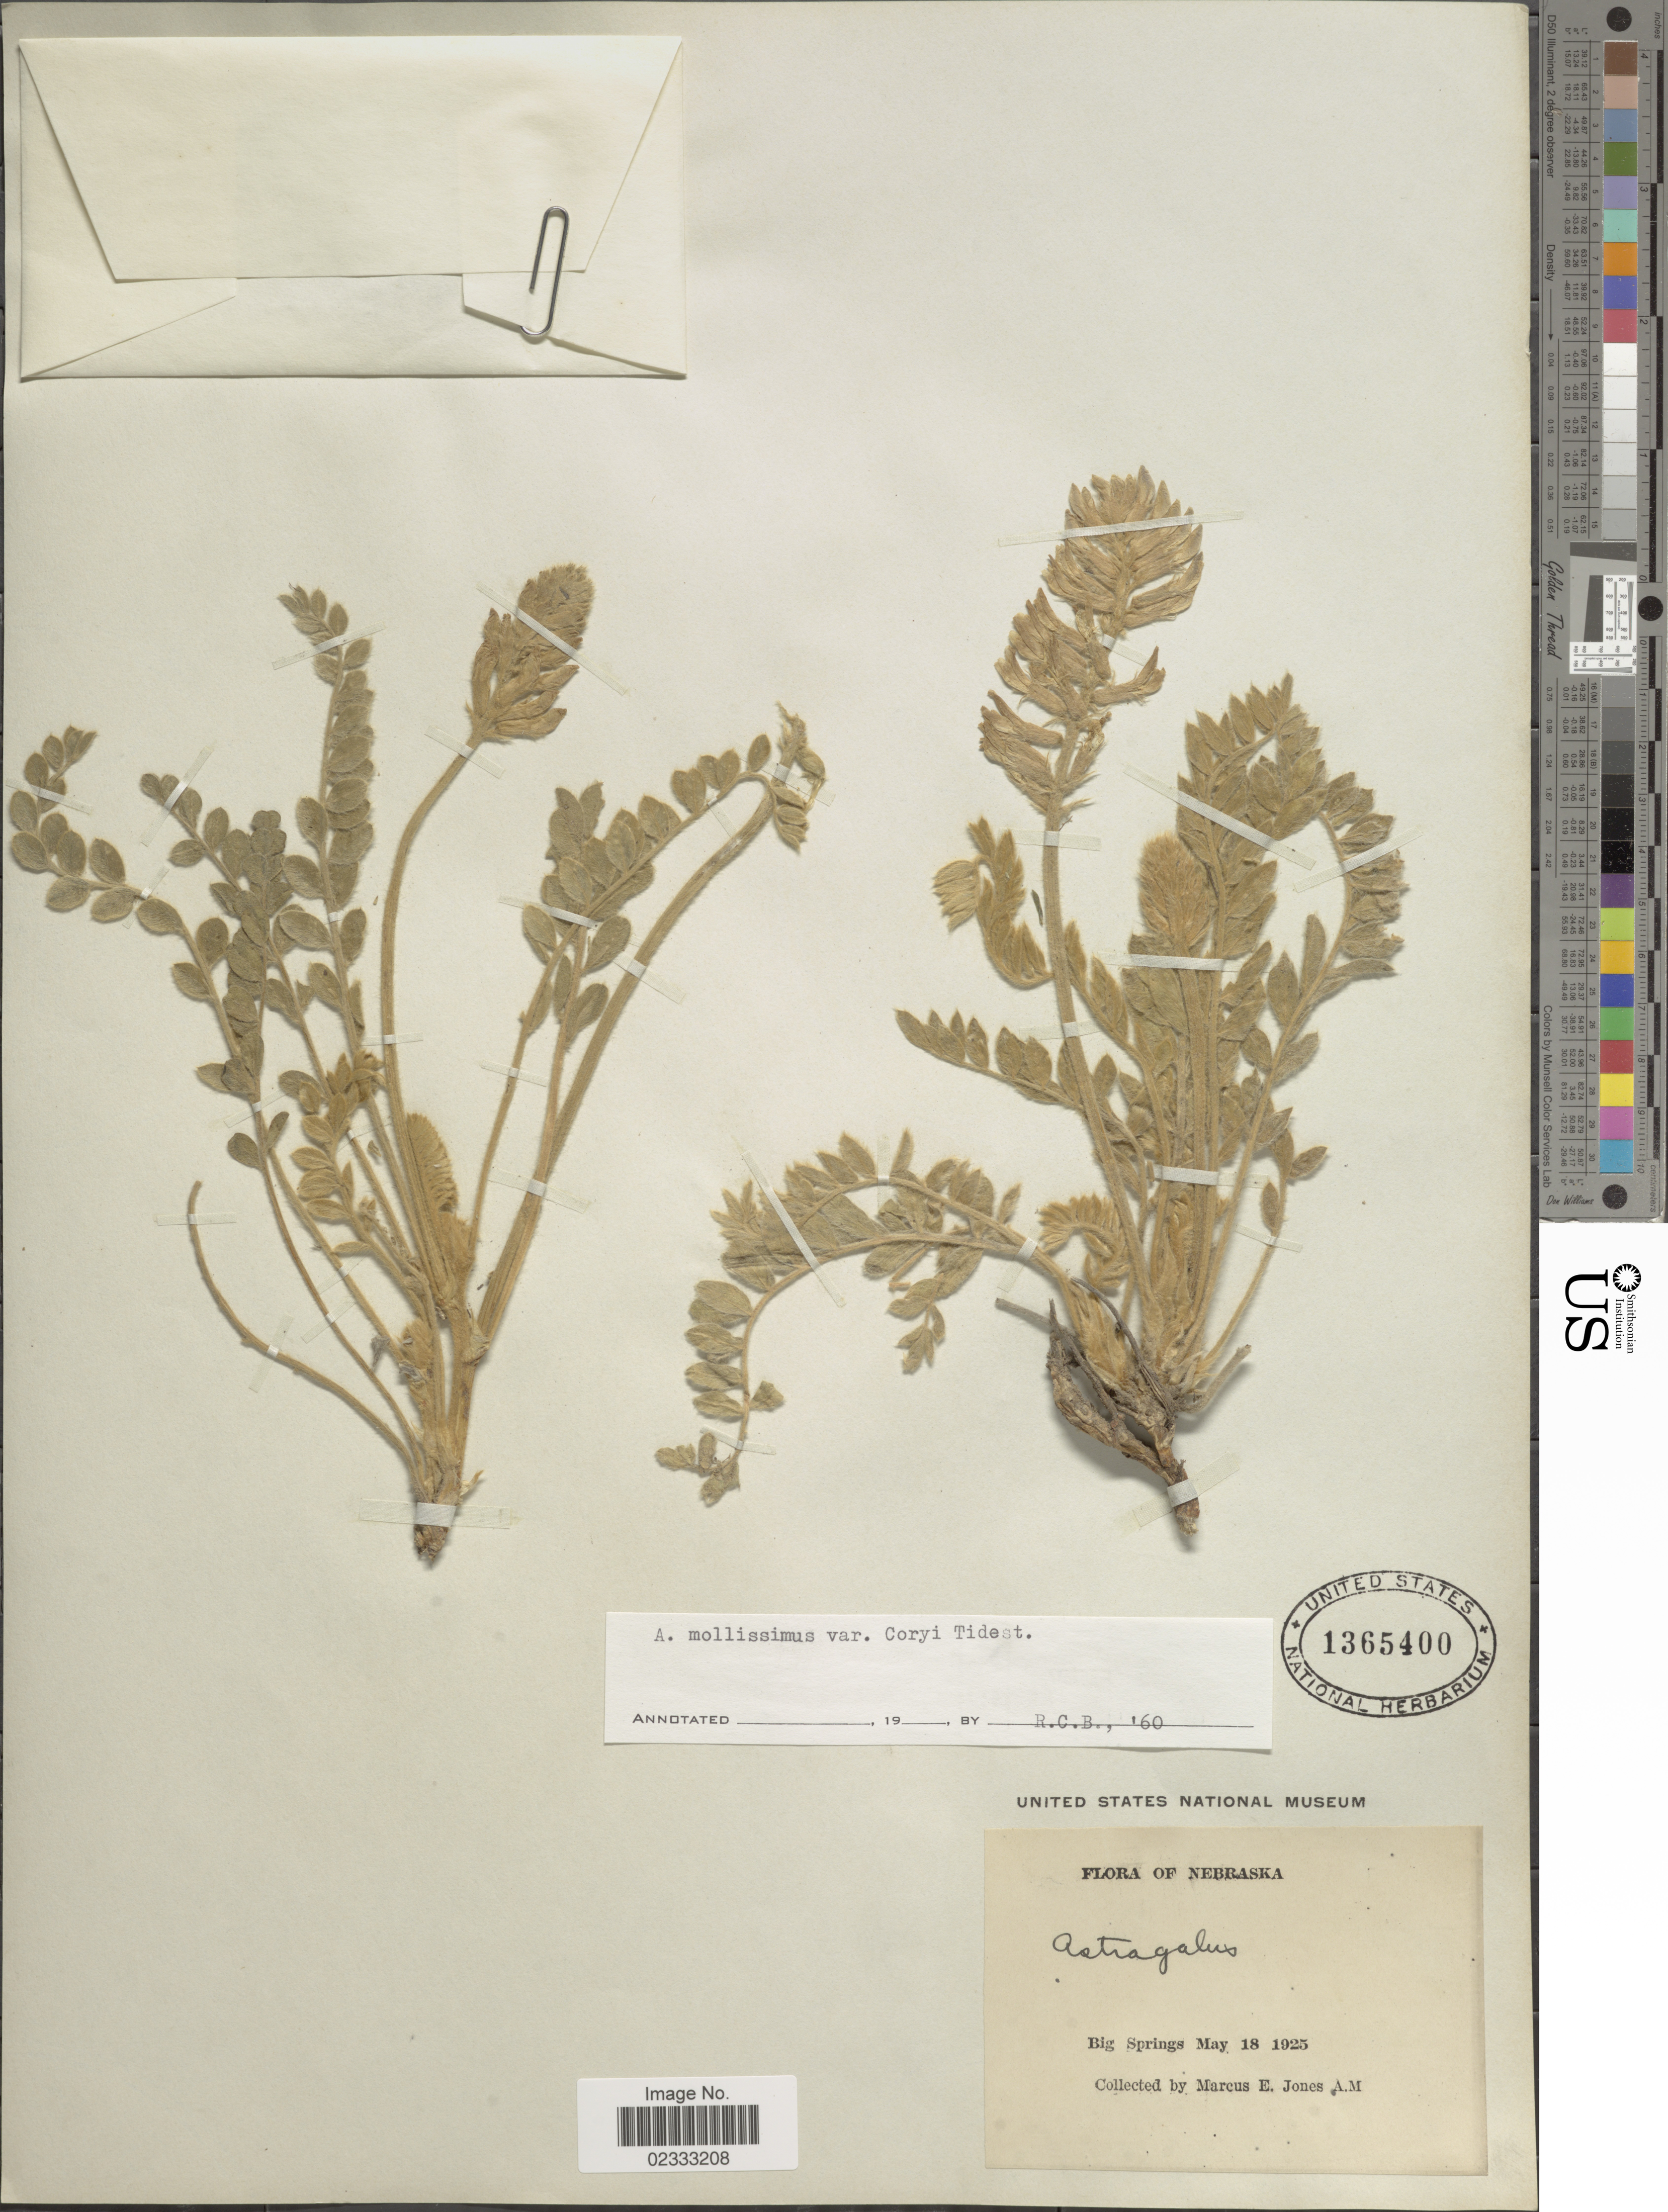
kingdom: Plantae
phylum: Tracheophyta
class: Magnoliopsida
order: Fabales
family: Fabaceae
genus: Astragalus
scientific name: Astragalus mollissimus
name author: Torr.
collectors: M. E. Jones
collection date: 1925-05-18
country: United States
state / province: Nebraska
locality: Nebraska. Big Springs.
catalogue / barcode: US 1365400